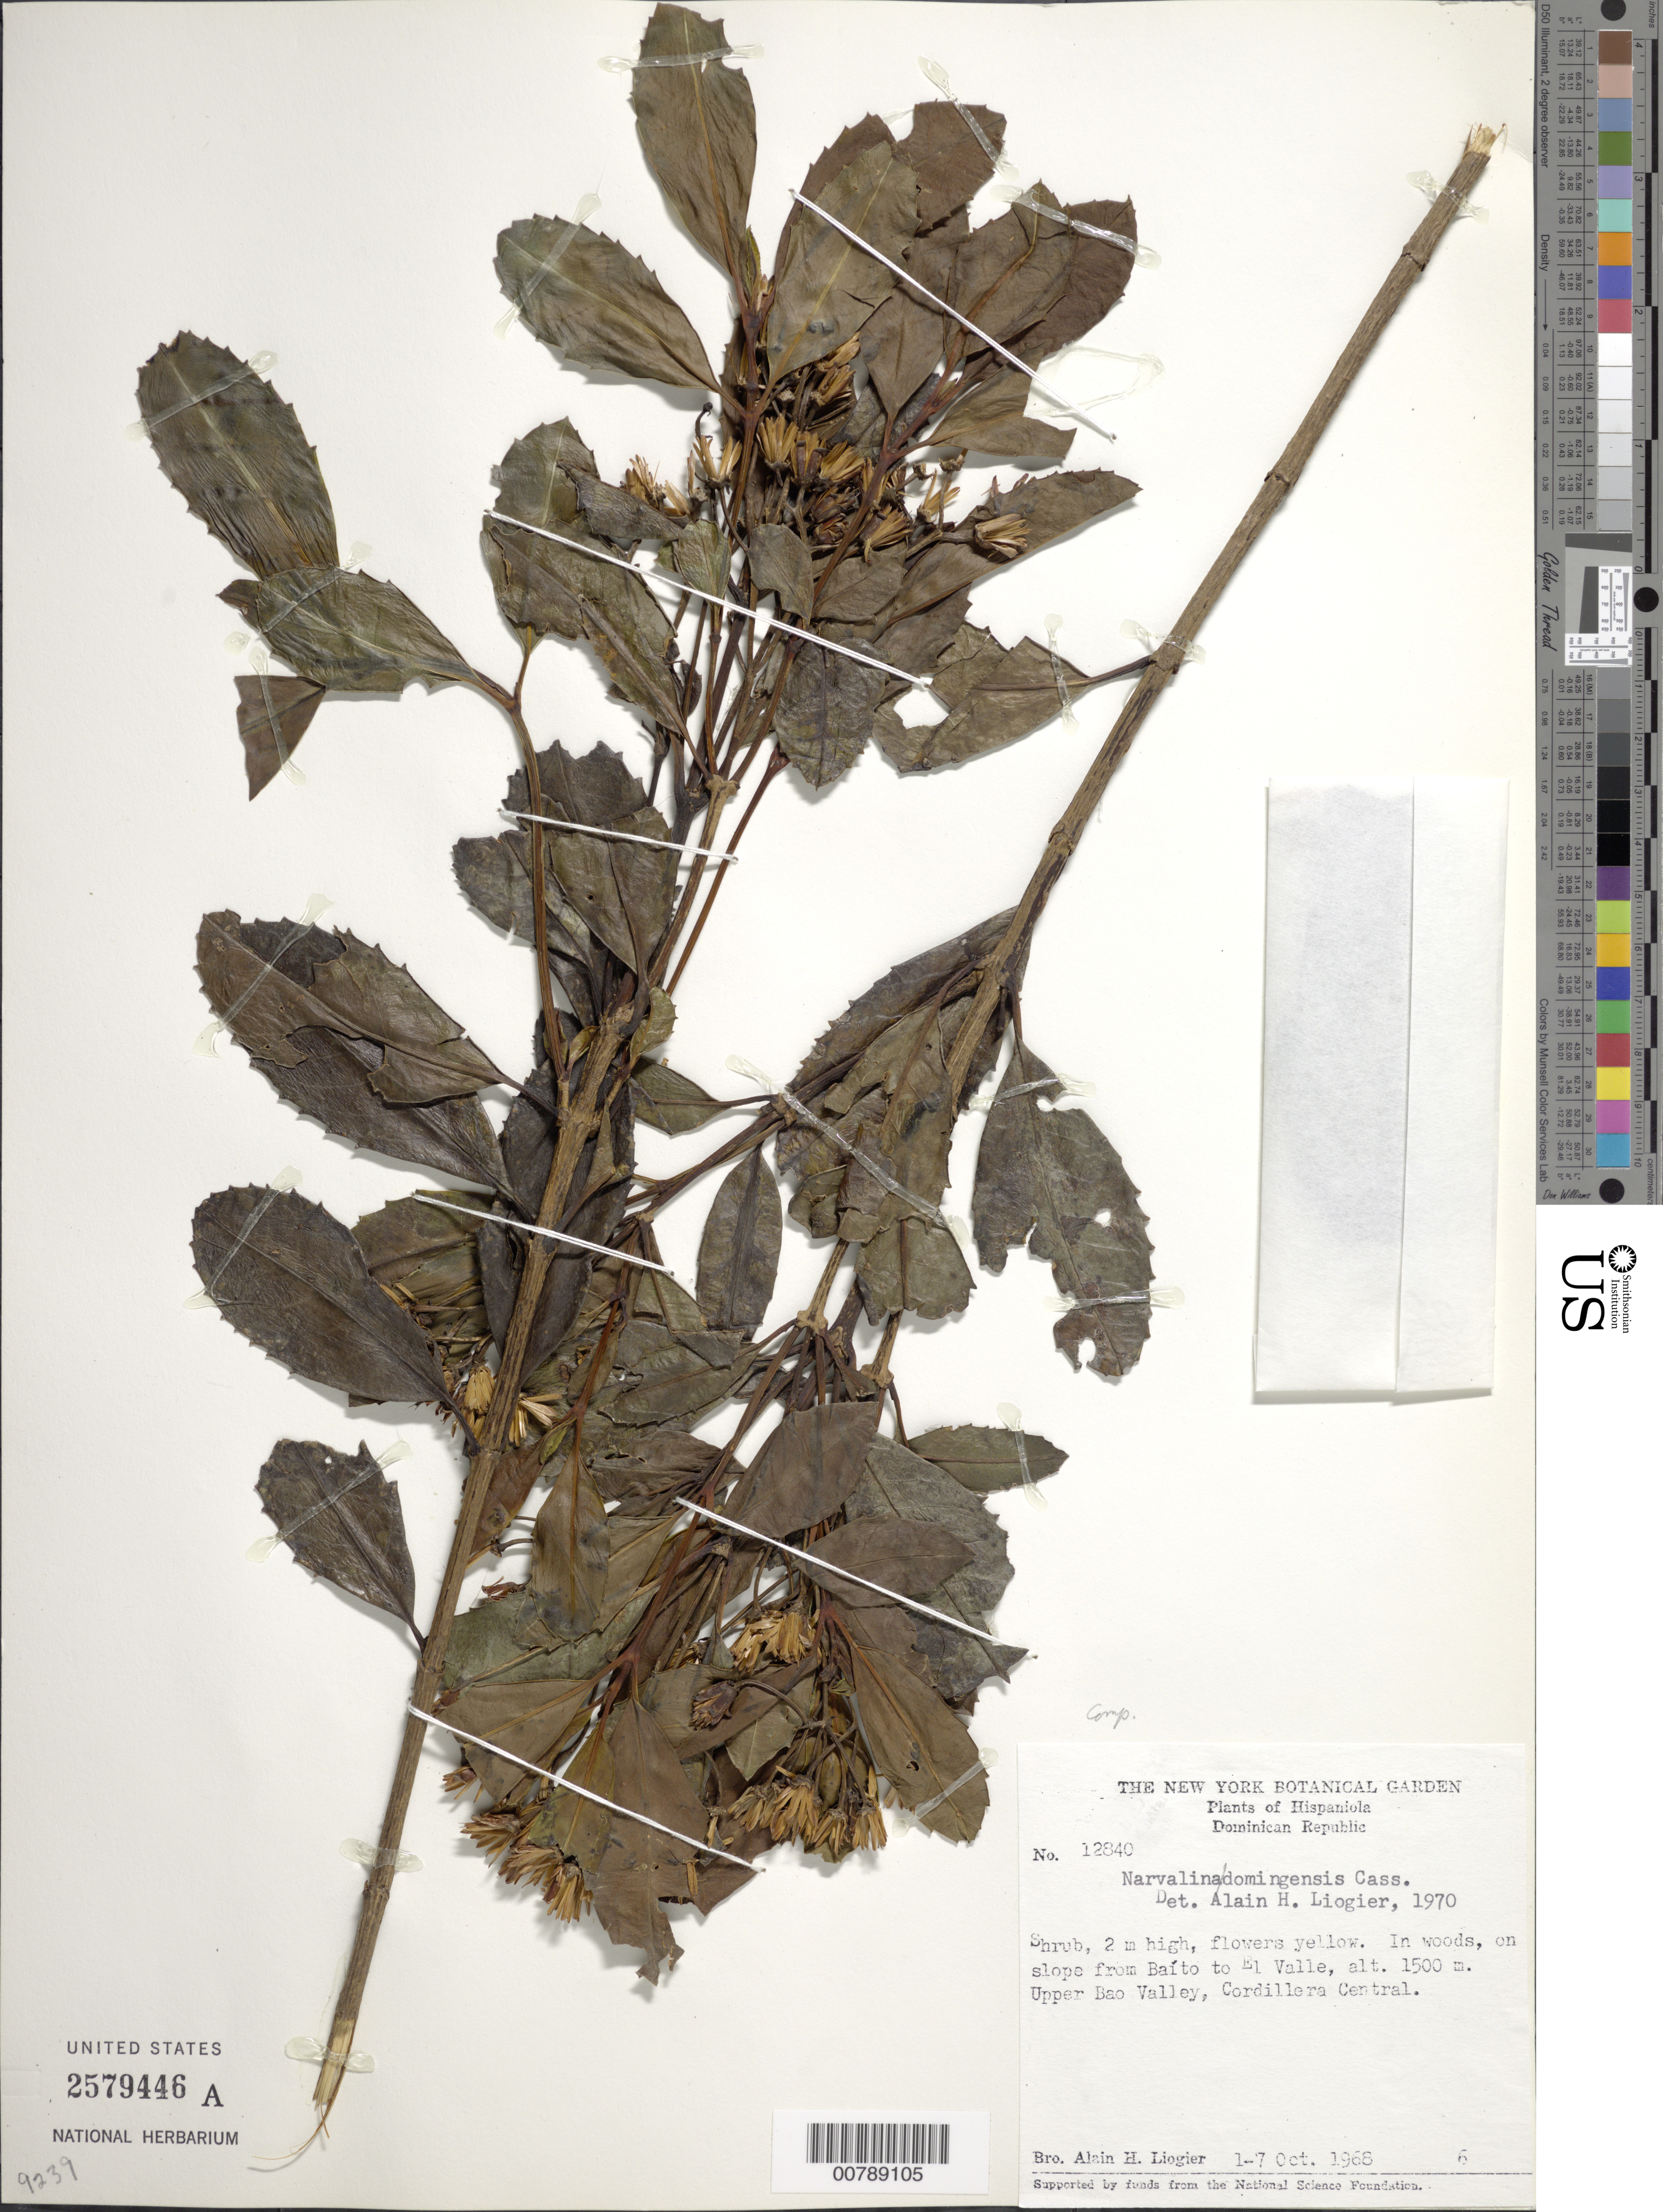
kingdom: Plantae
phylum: Tracheophyta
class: Magnoliopsida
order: Asterales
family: Asteraceae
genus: Narvalina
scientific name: Narvalina antrorsa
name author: Pruski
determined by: Pruski, J. F.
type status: Paratype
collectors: A. H. Liogier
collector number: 12840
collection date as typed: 01 Oct 1968 to 07 Oct 1968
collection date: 1968-10-01/1968-10-07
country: Dominican Republic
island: Hispaniola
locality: In woods, on slope from Baíto el El Valle. Upper Bao Valley, Cordillera Central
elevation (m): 1500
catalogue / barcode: US 2579446A